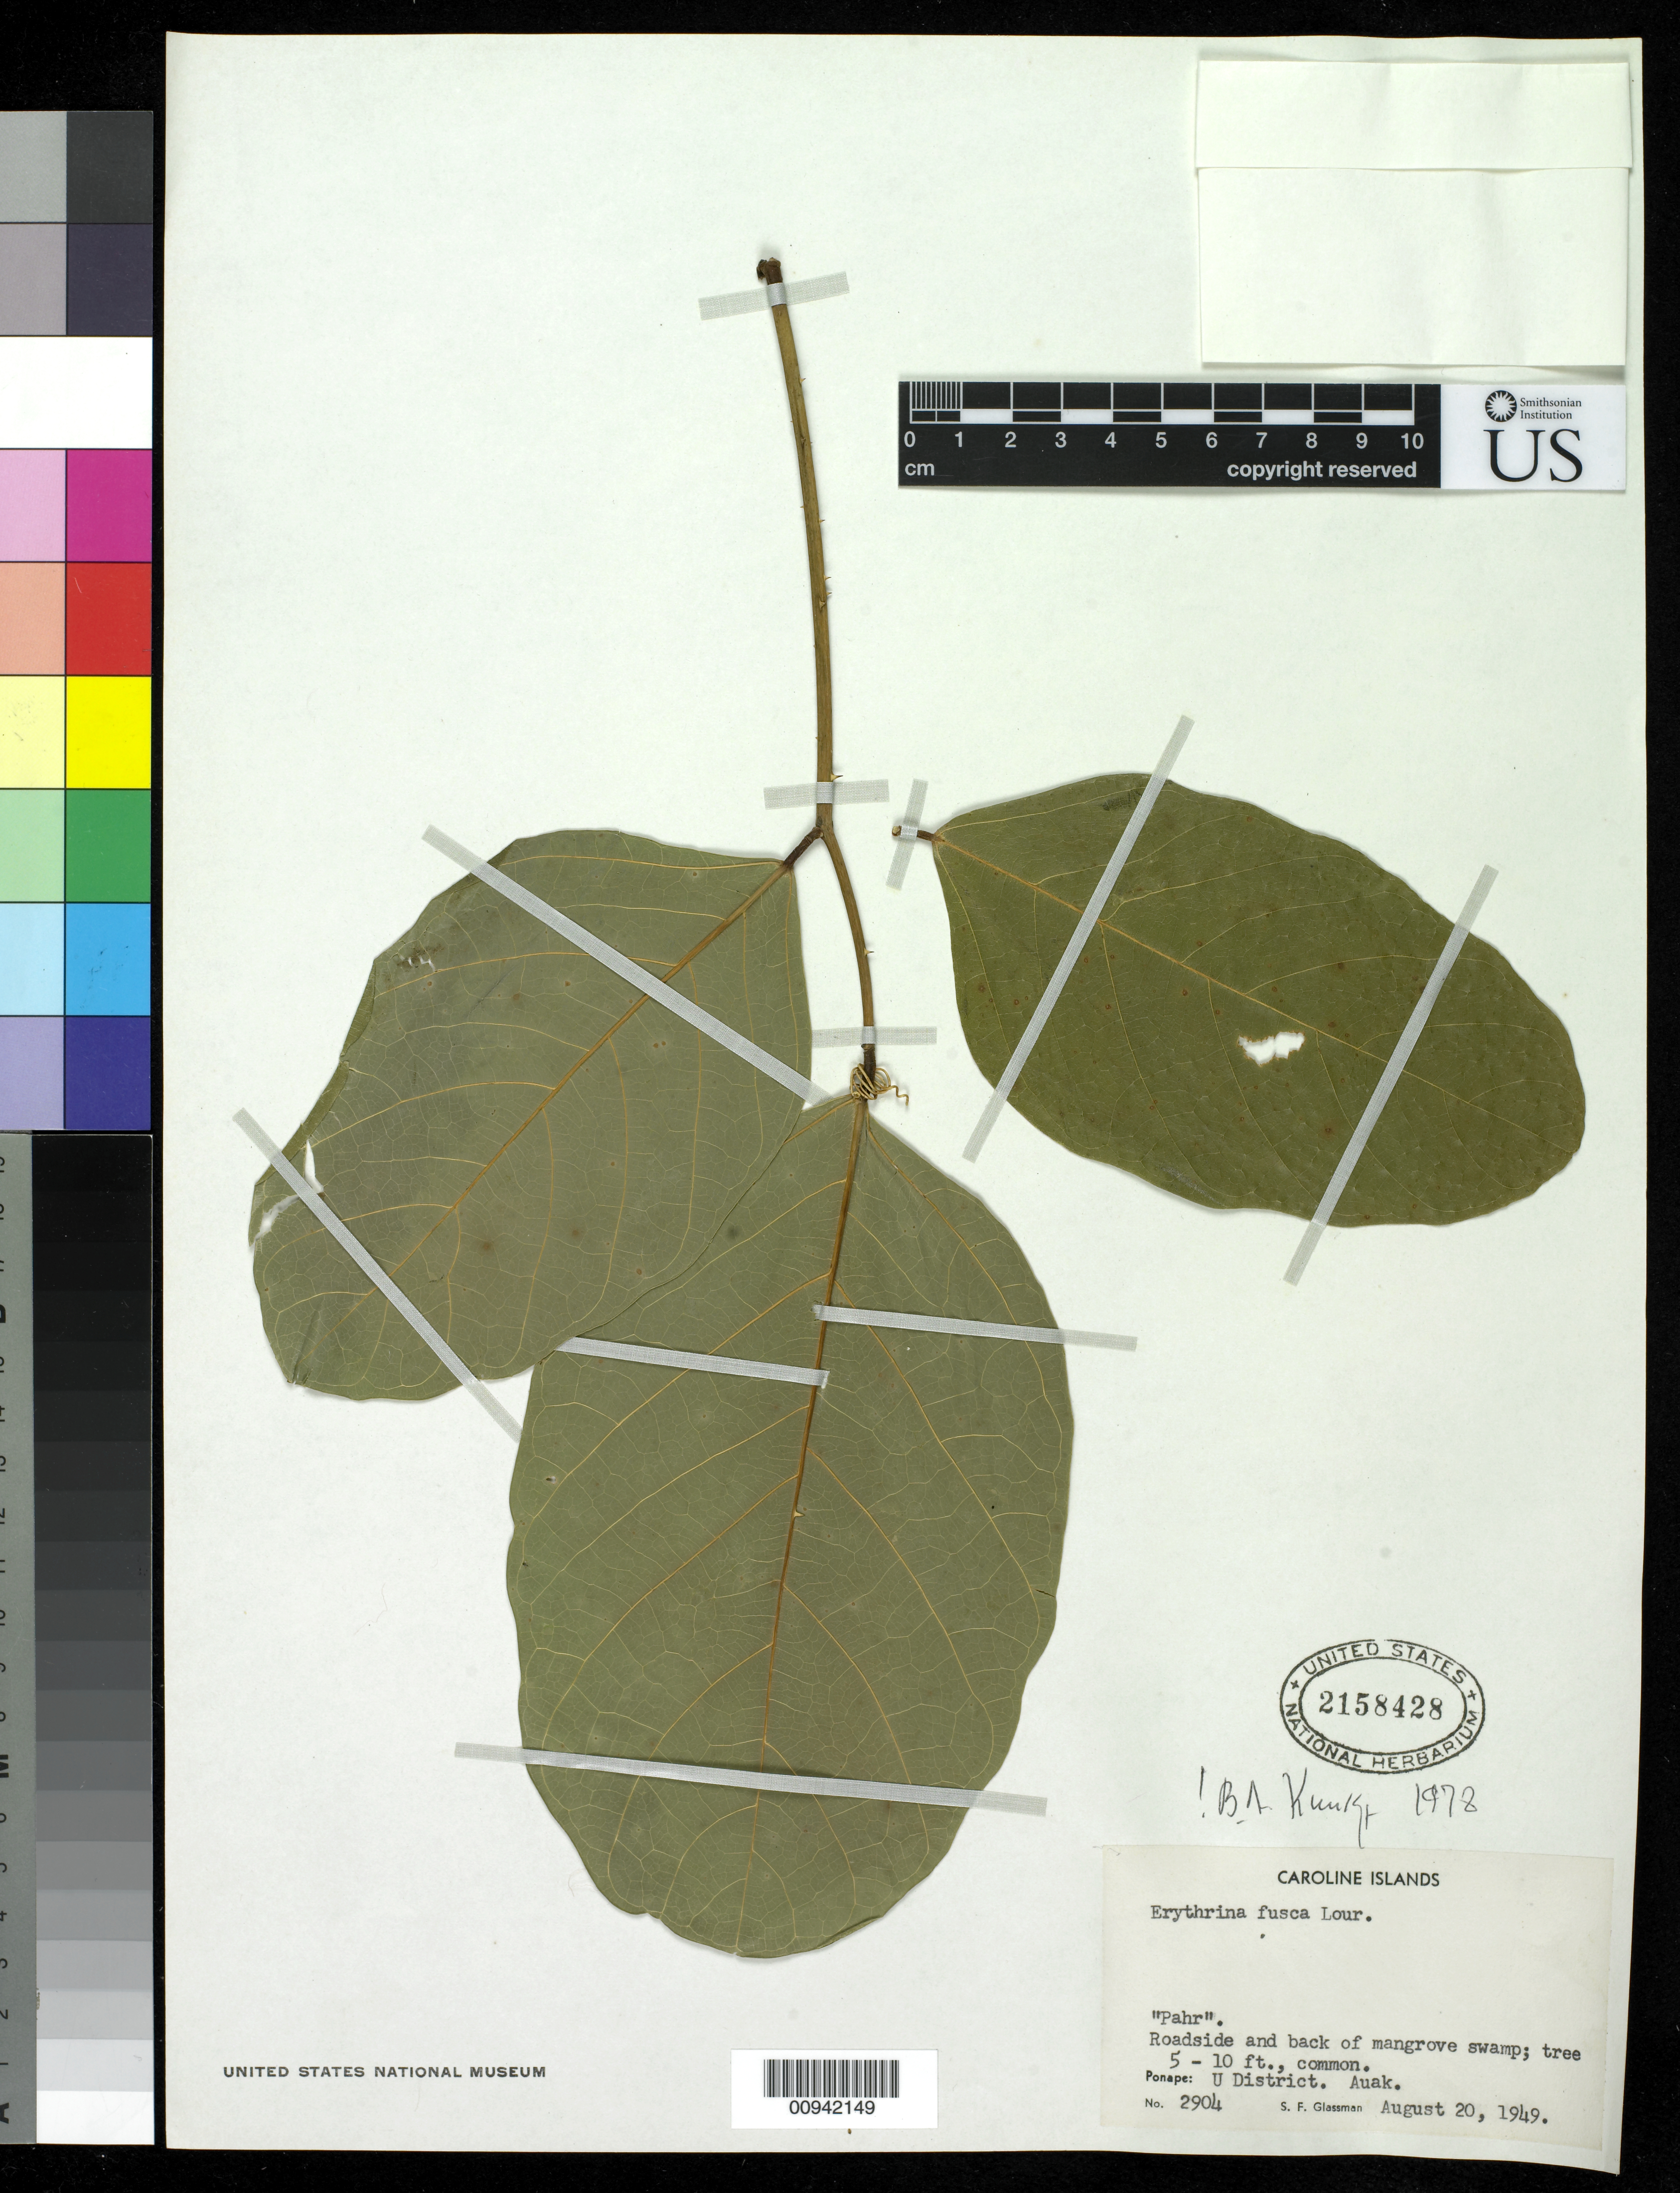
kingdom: Plantae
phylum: Tracheophyta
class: Magnoliopsida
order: Fabales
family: Fabaceae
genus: Erythrina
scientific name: Erythrina fusca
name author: Lour.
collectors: S. F. Glassman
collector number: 2904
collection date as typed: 20 Aug 1949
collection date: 1949-08-20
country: Kiribati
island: Caroline Atoll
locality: U District. Auak.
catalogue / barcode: US 2158428